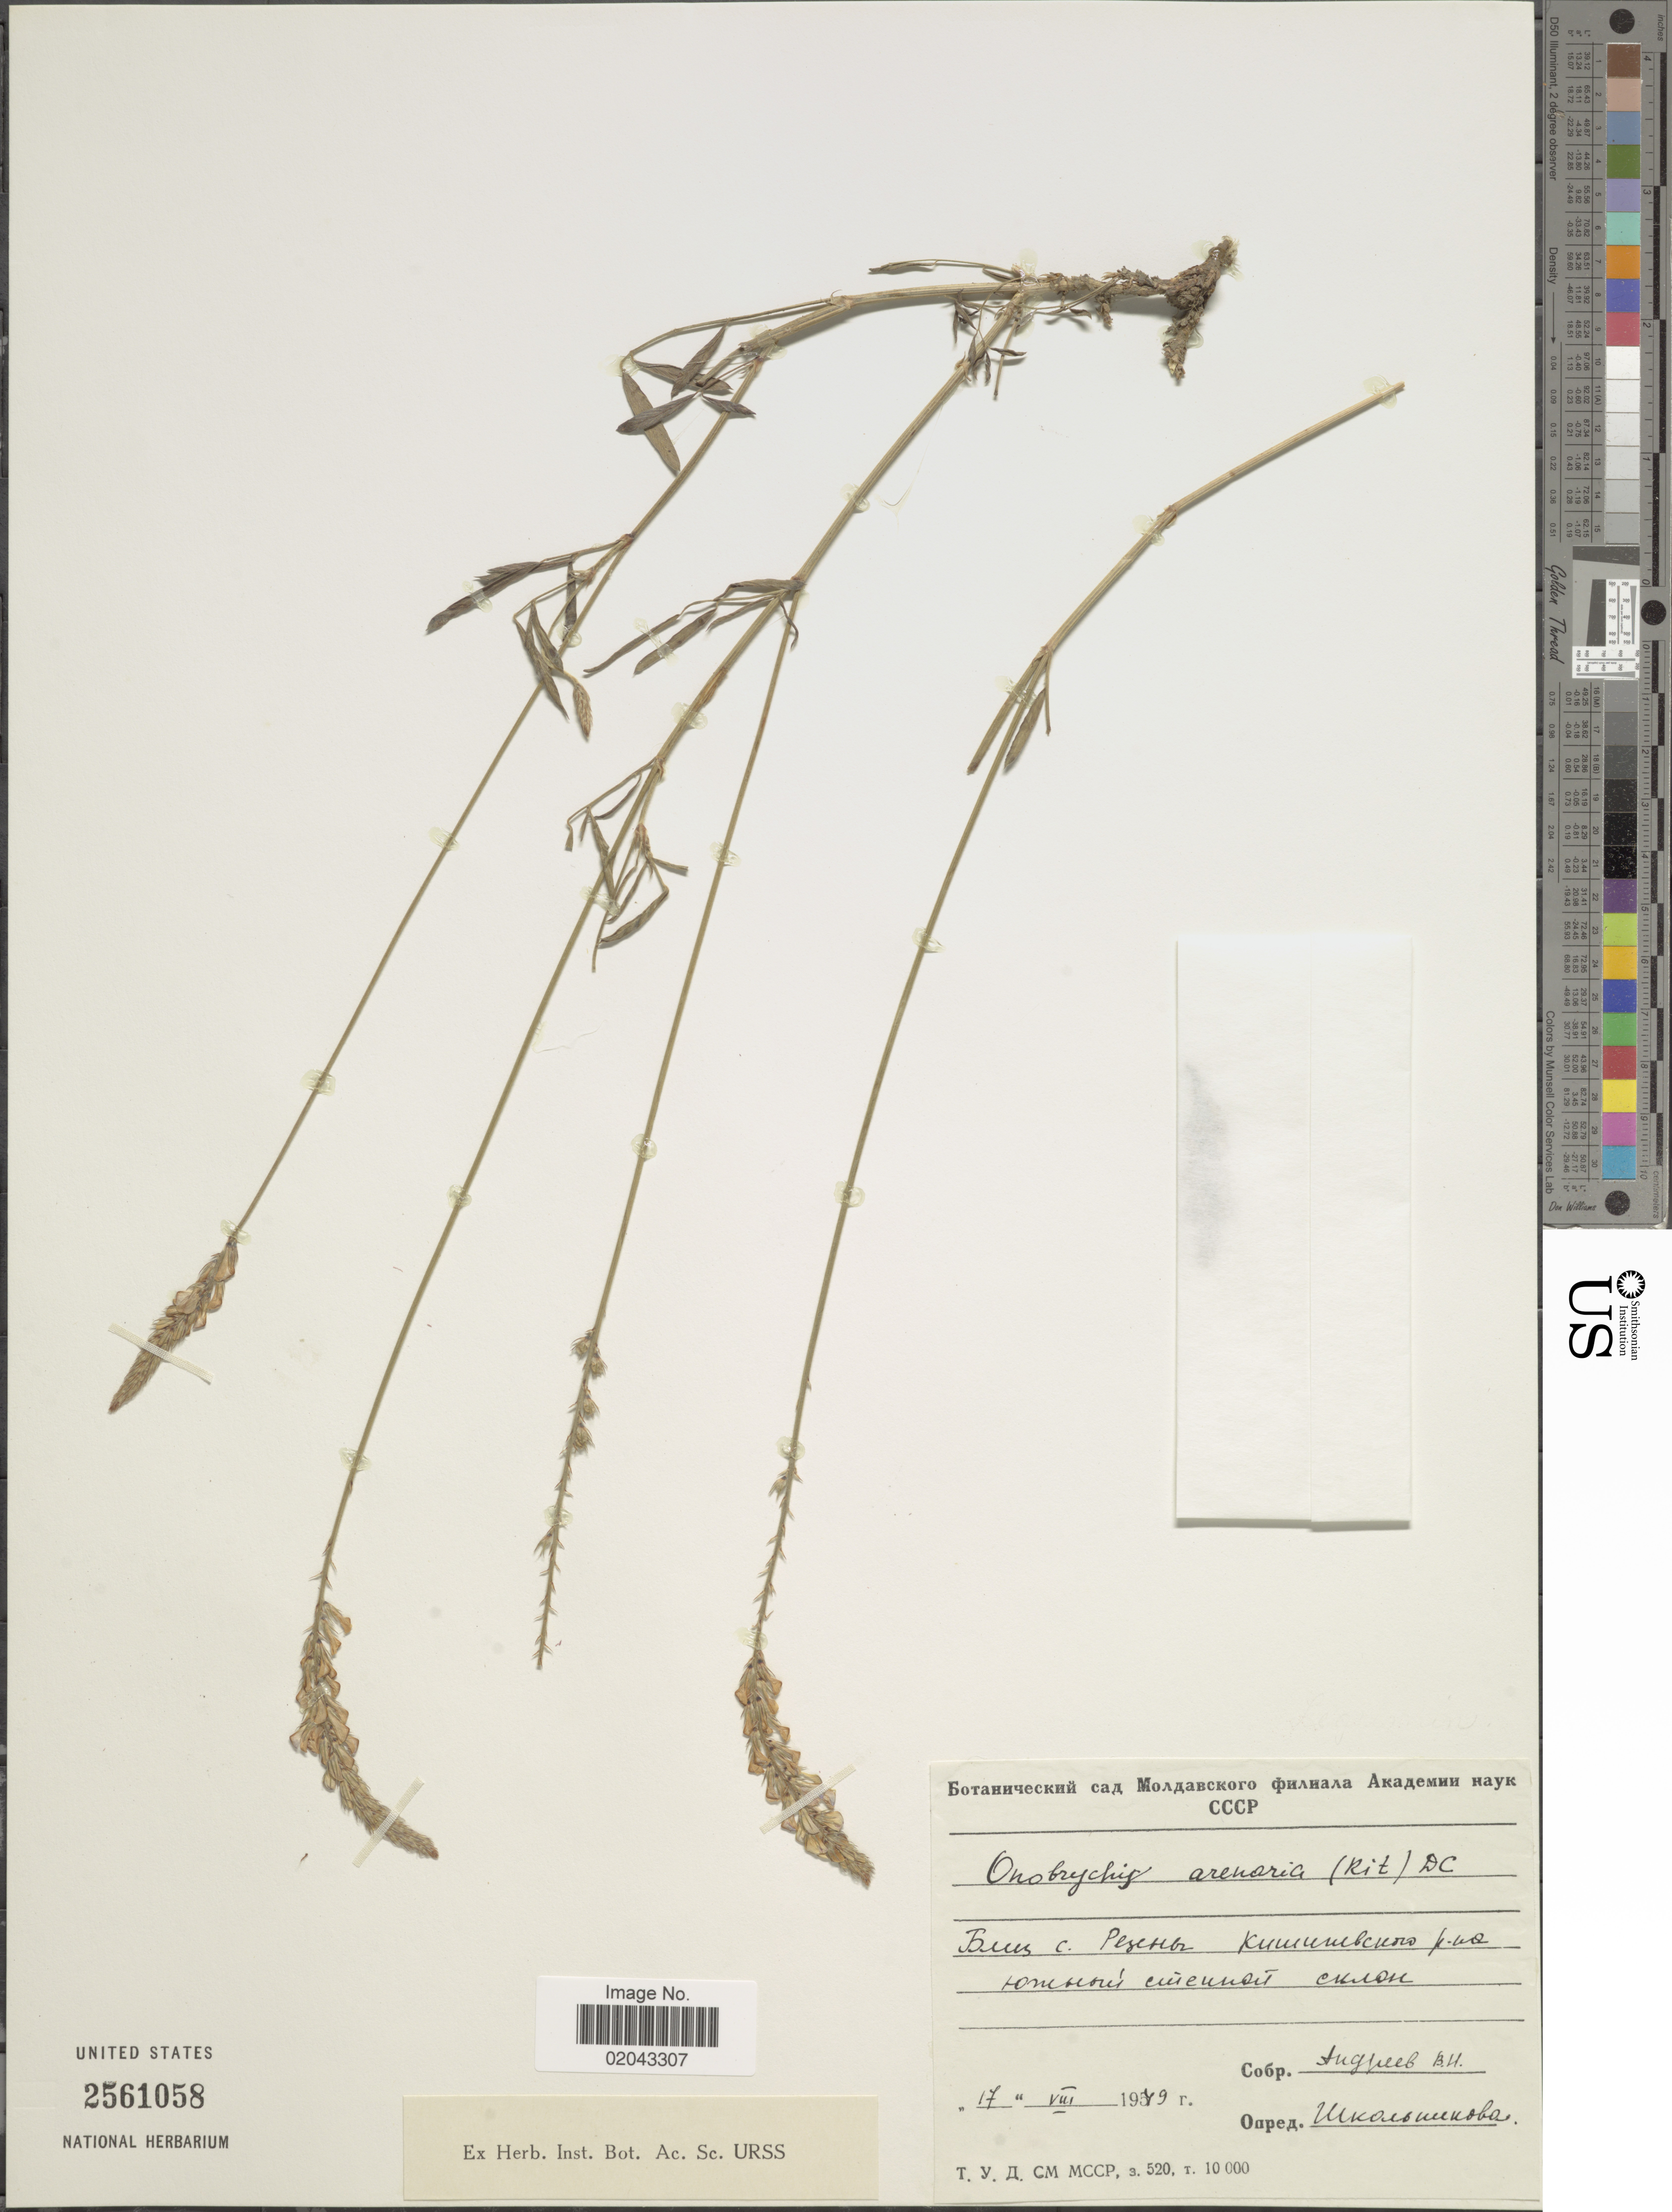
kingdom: Plantae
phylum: Tracheophyta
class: Magnoliopsida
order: Fabales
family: Fabaceae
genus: Onobrychis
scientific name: Onobrychis arenaria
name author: (Kit.) DC.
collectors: V. Andreev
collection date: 1949-08-17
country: Moldova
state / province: Chişinău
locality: Near Rezeni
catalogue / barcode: US 2561058